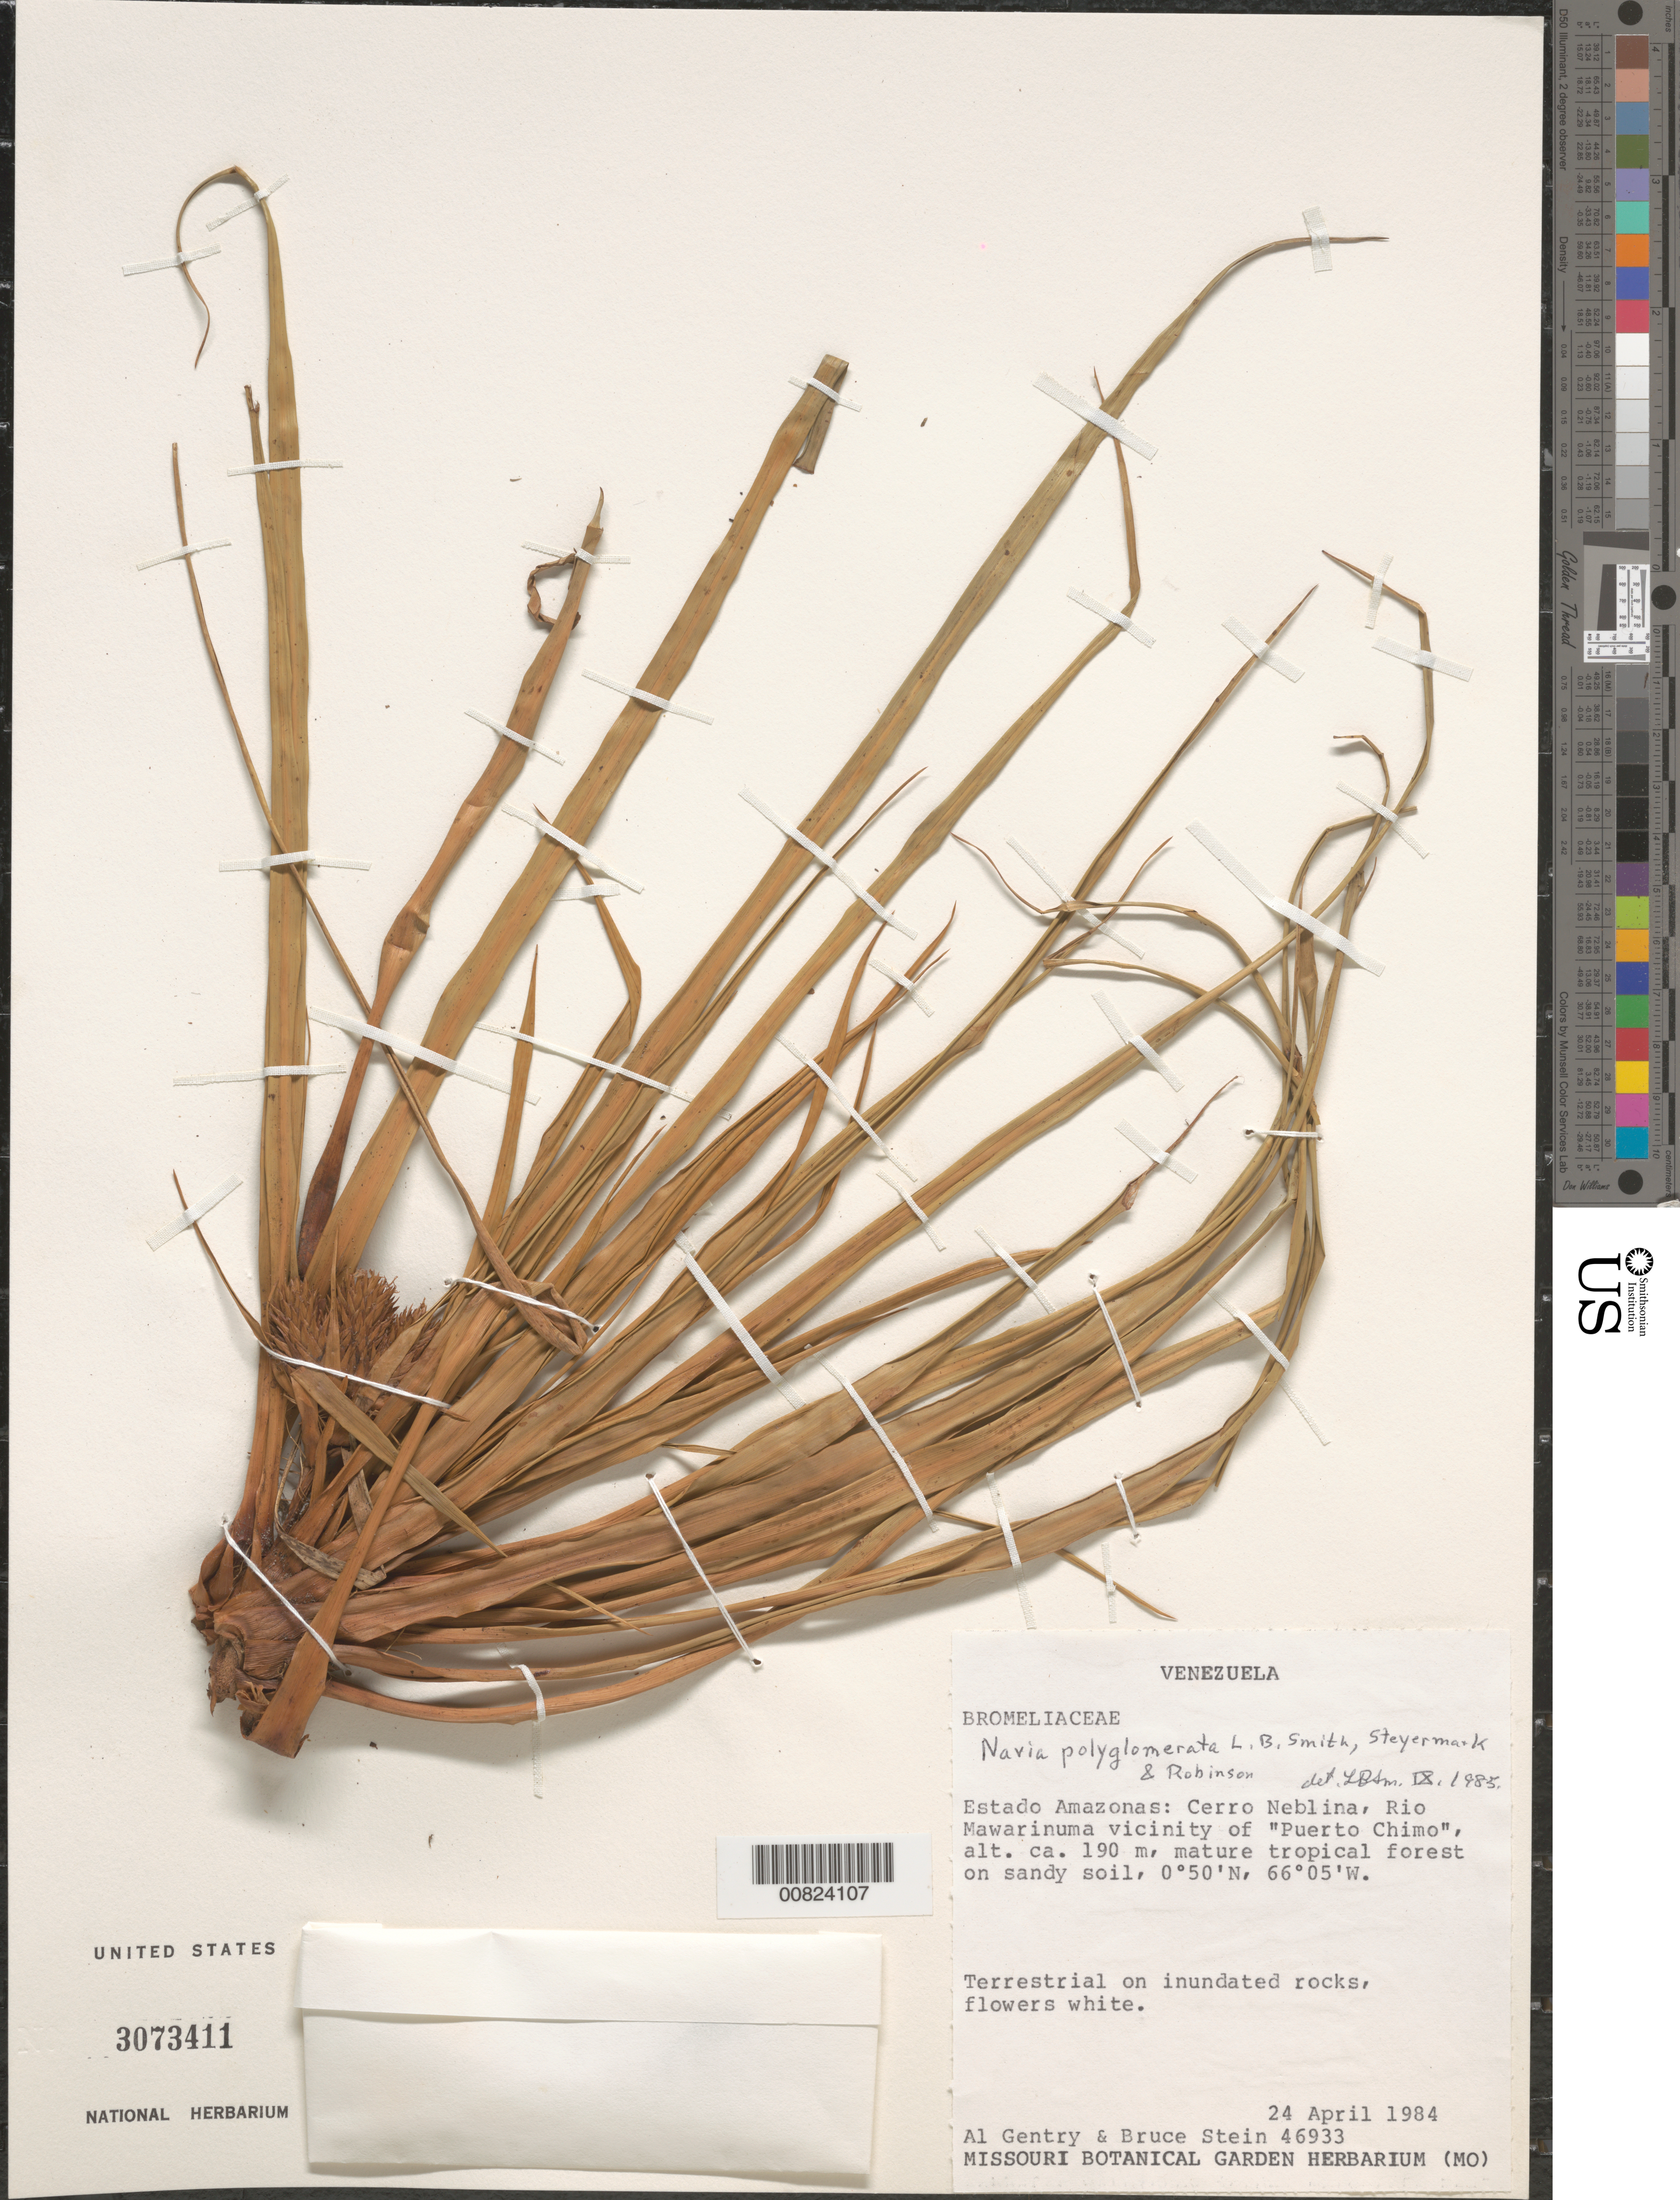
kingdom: Plantae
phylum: Tracheophyta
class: Liliopsida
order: Poales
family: Bromeliaceae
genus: Navia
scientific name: Navia polyglomerata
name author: L.B. Sm.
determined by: Smith, Lyman B., (US), NMNH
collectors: A. H. Gentry & B. Stein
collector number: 46933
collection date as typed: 24-Apr-84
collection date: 1984-04-24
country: Venezuela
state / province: Amazonas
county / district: Río Negro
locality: Cerro de La Neblina, Río Mawarinuma, vic. of "Puerto Chimo"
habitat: Mature tropical forest on sandy soil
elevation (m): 190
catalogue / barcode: US 3073411